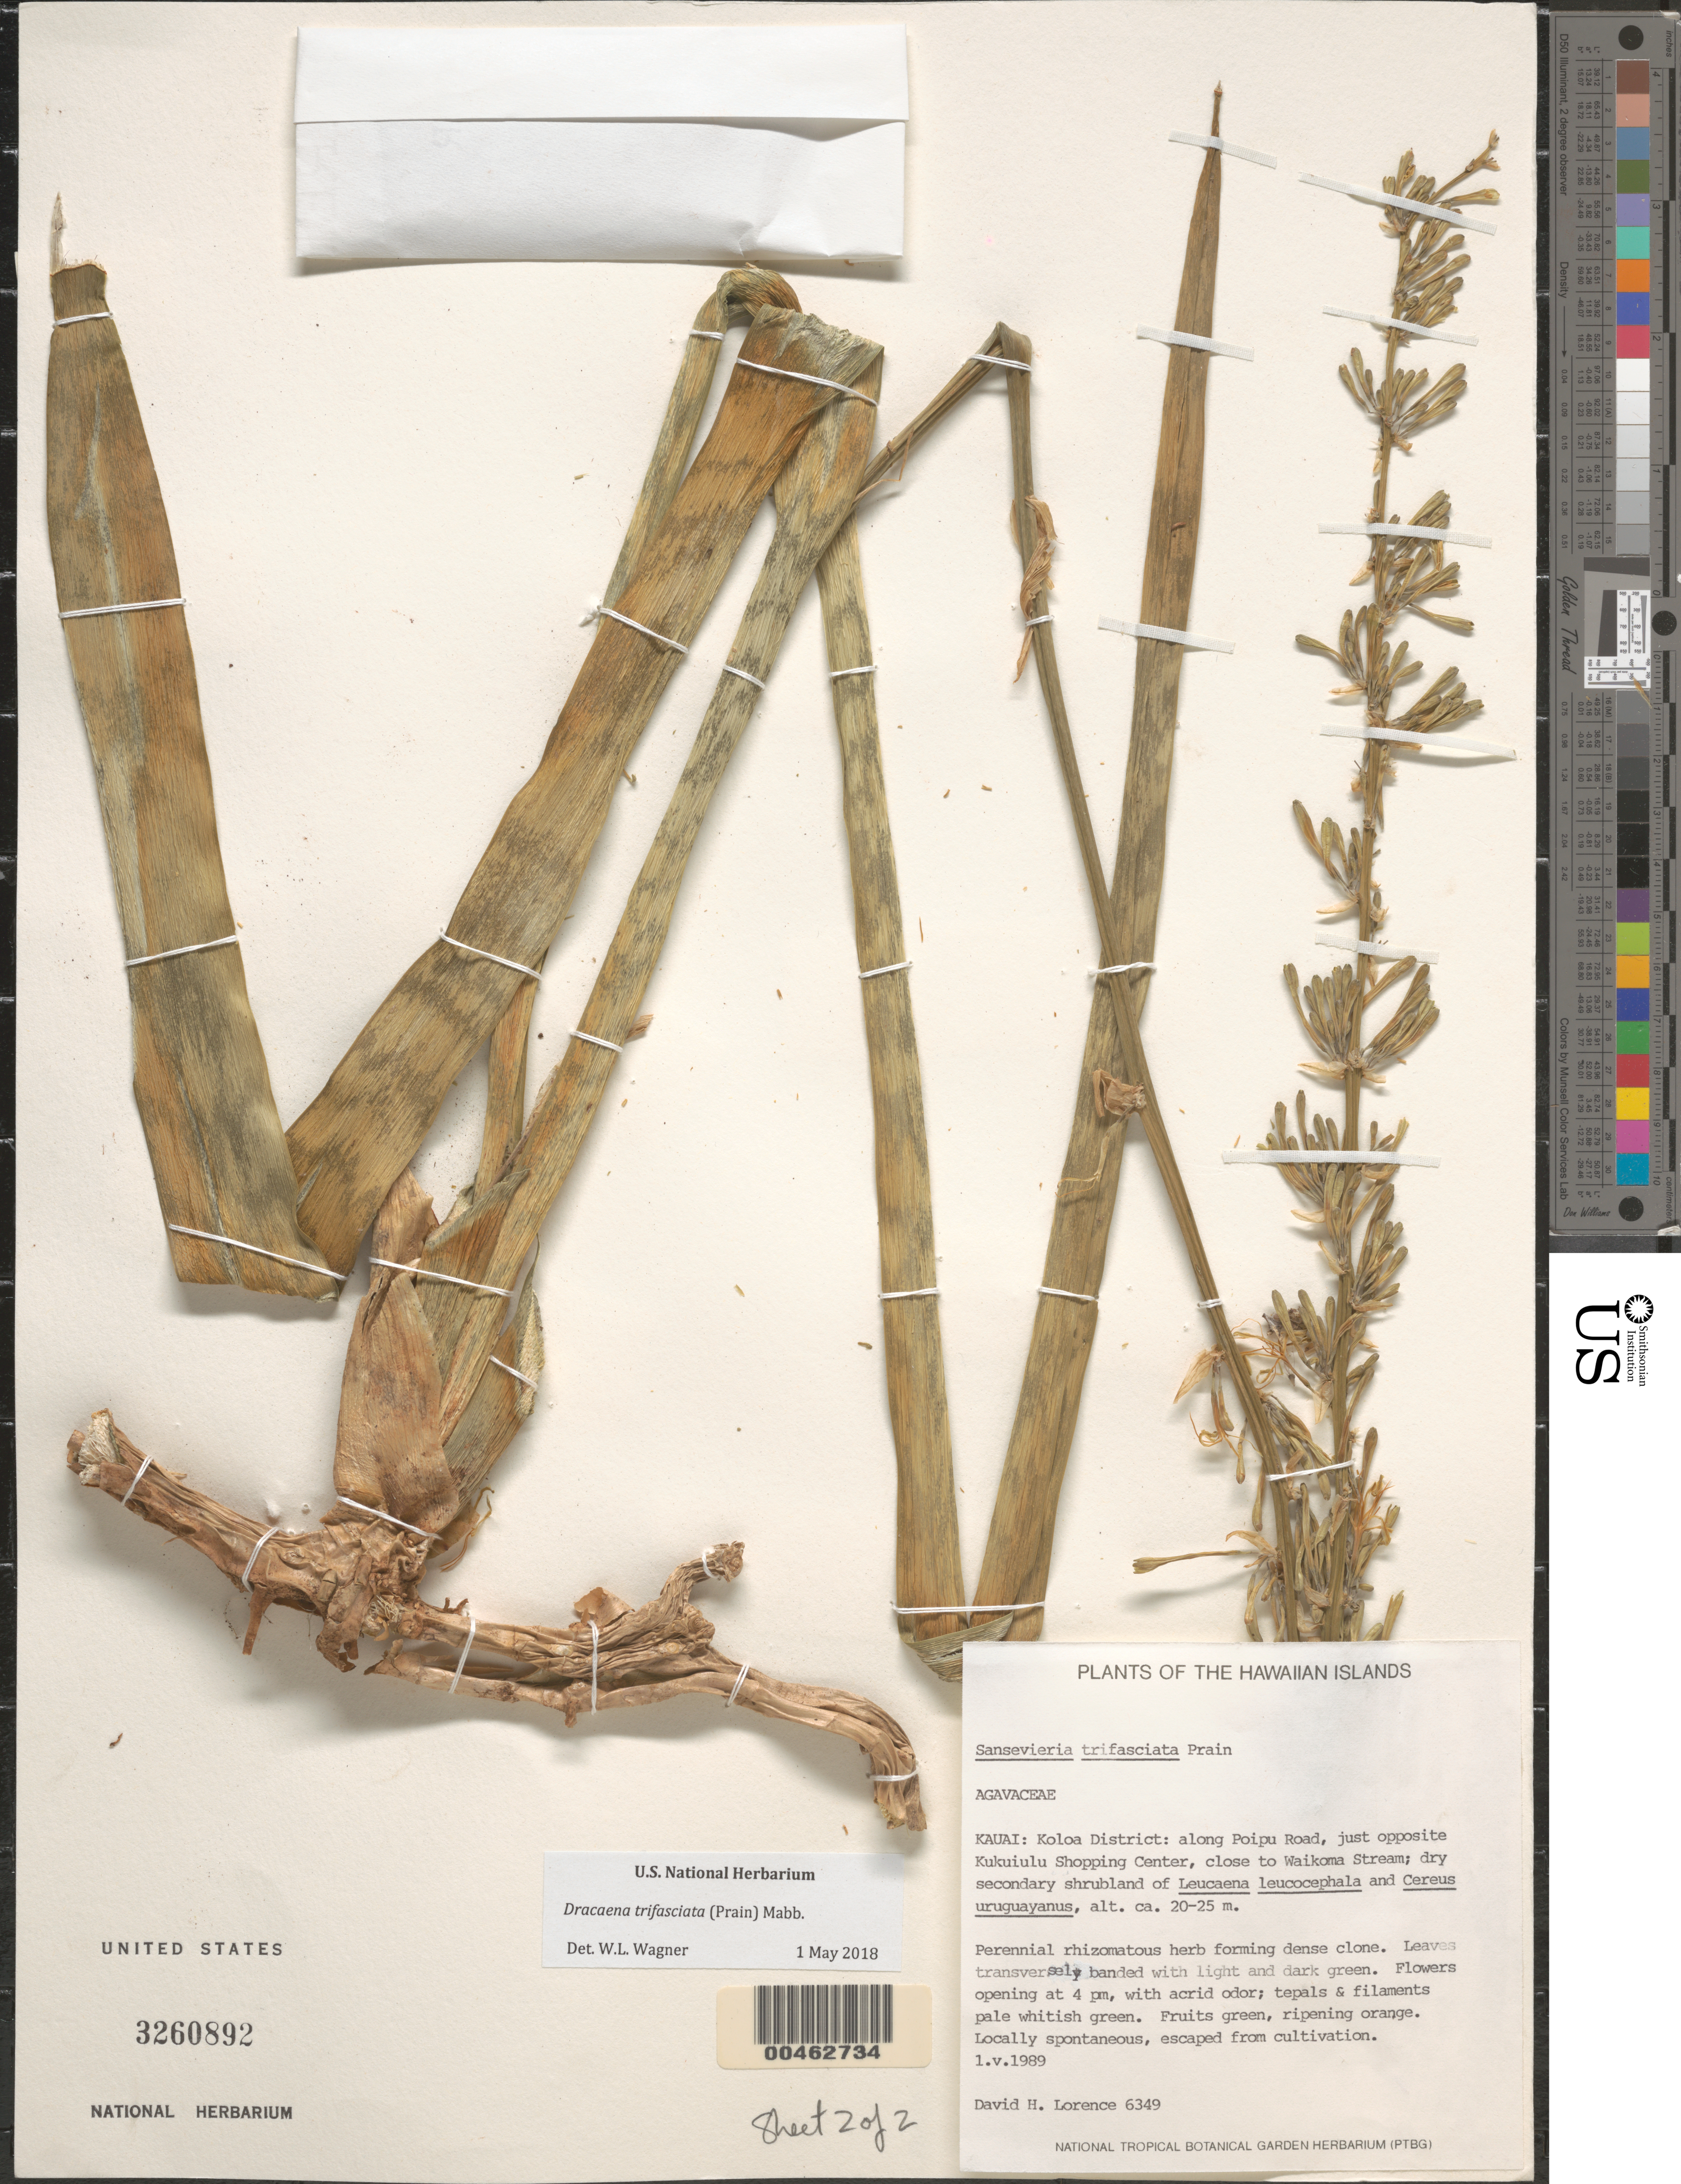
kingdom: Plantae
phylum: Tracheophyta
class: Liliopsida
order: Asparagales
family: Asparagaceae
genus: Dracaena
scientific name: Dracaena trifasciata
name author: (Prain) Mabb.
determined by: Wagner, W. L., (BOT), Smithsonian Institution - National Museum of Natural History (UNITED STATES)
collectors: D. Lorence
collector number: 6349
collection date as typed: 1 May 1989 or 5 Jan 1989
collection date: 1989-05-01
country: United States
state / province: Hawaii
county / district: Kauai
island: Kaua'i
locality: Koloa Dist.: along Poipu Rd., just opposite Kukuiulu Shopping Center, close to Waikoma Stream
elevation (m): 20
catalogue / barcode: US 3260892